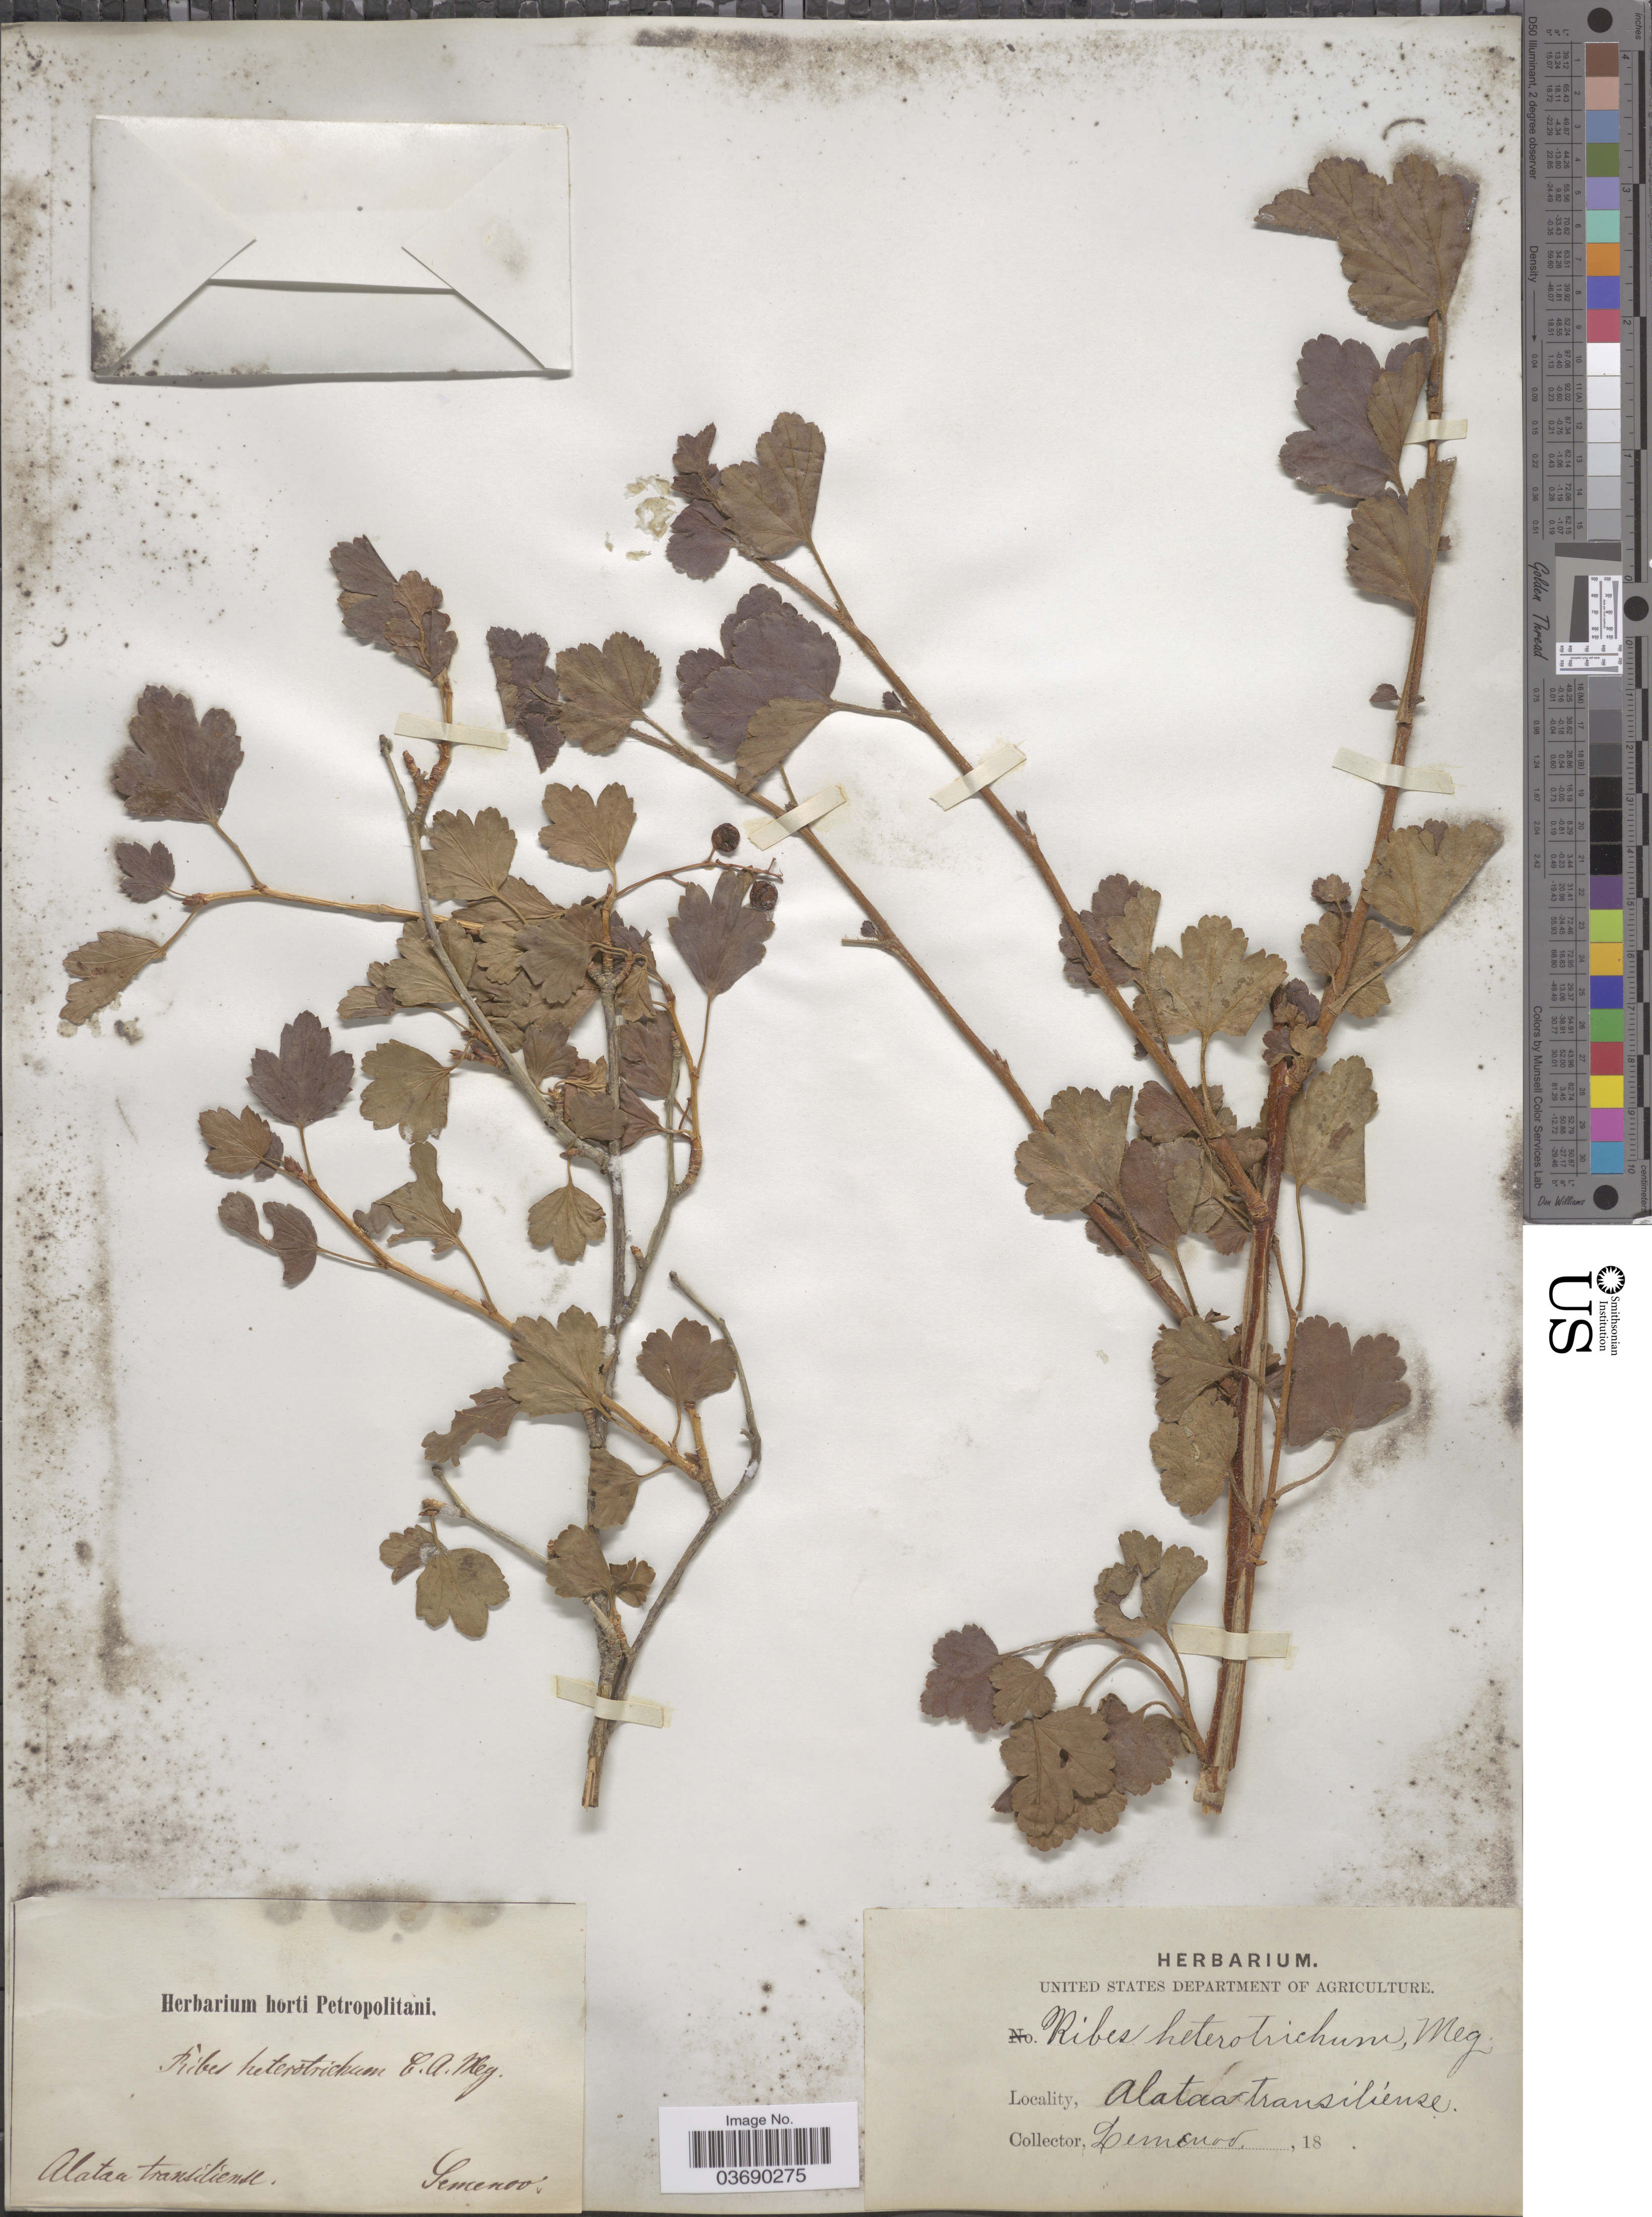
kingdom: Plantae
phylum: Tracheophyta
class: Magnoliopsida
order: Saxifragales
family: Grossulariaceae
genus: Ribes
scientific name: Ribes heterotrichum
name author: C.A. Mey.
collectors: -- Semenov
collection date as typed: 18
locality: Alataa transiliense.